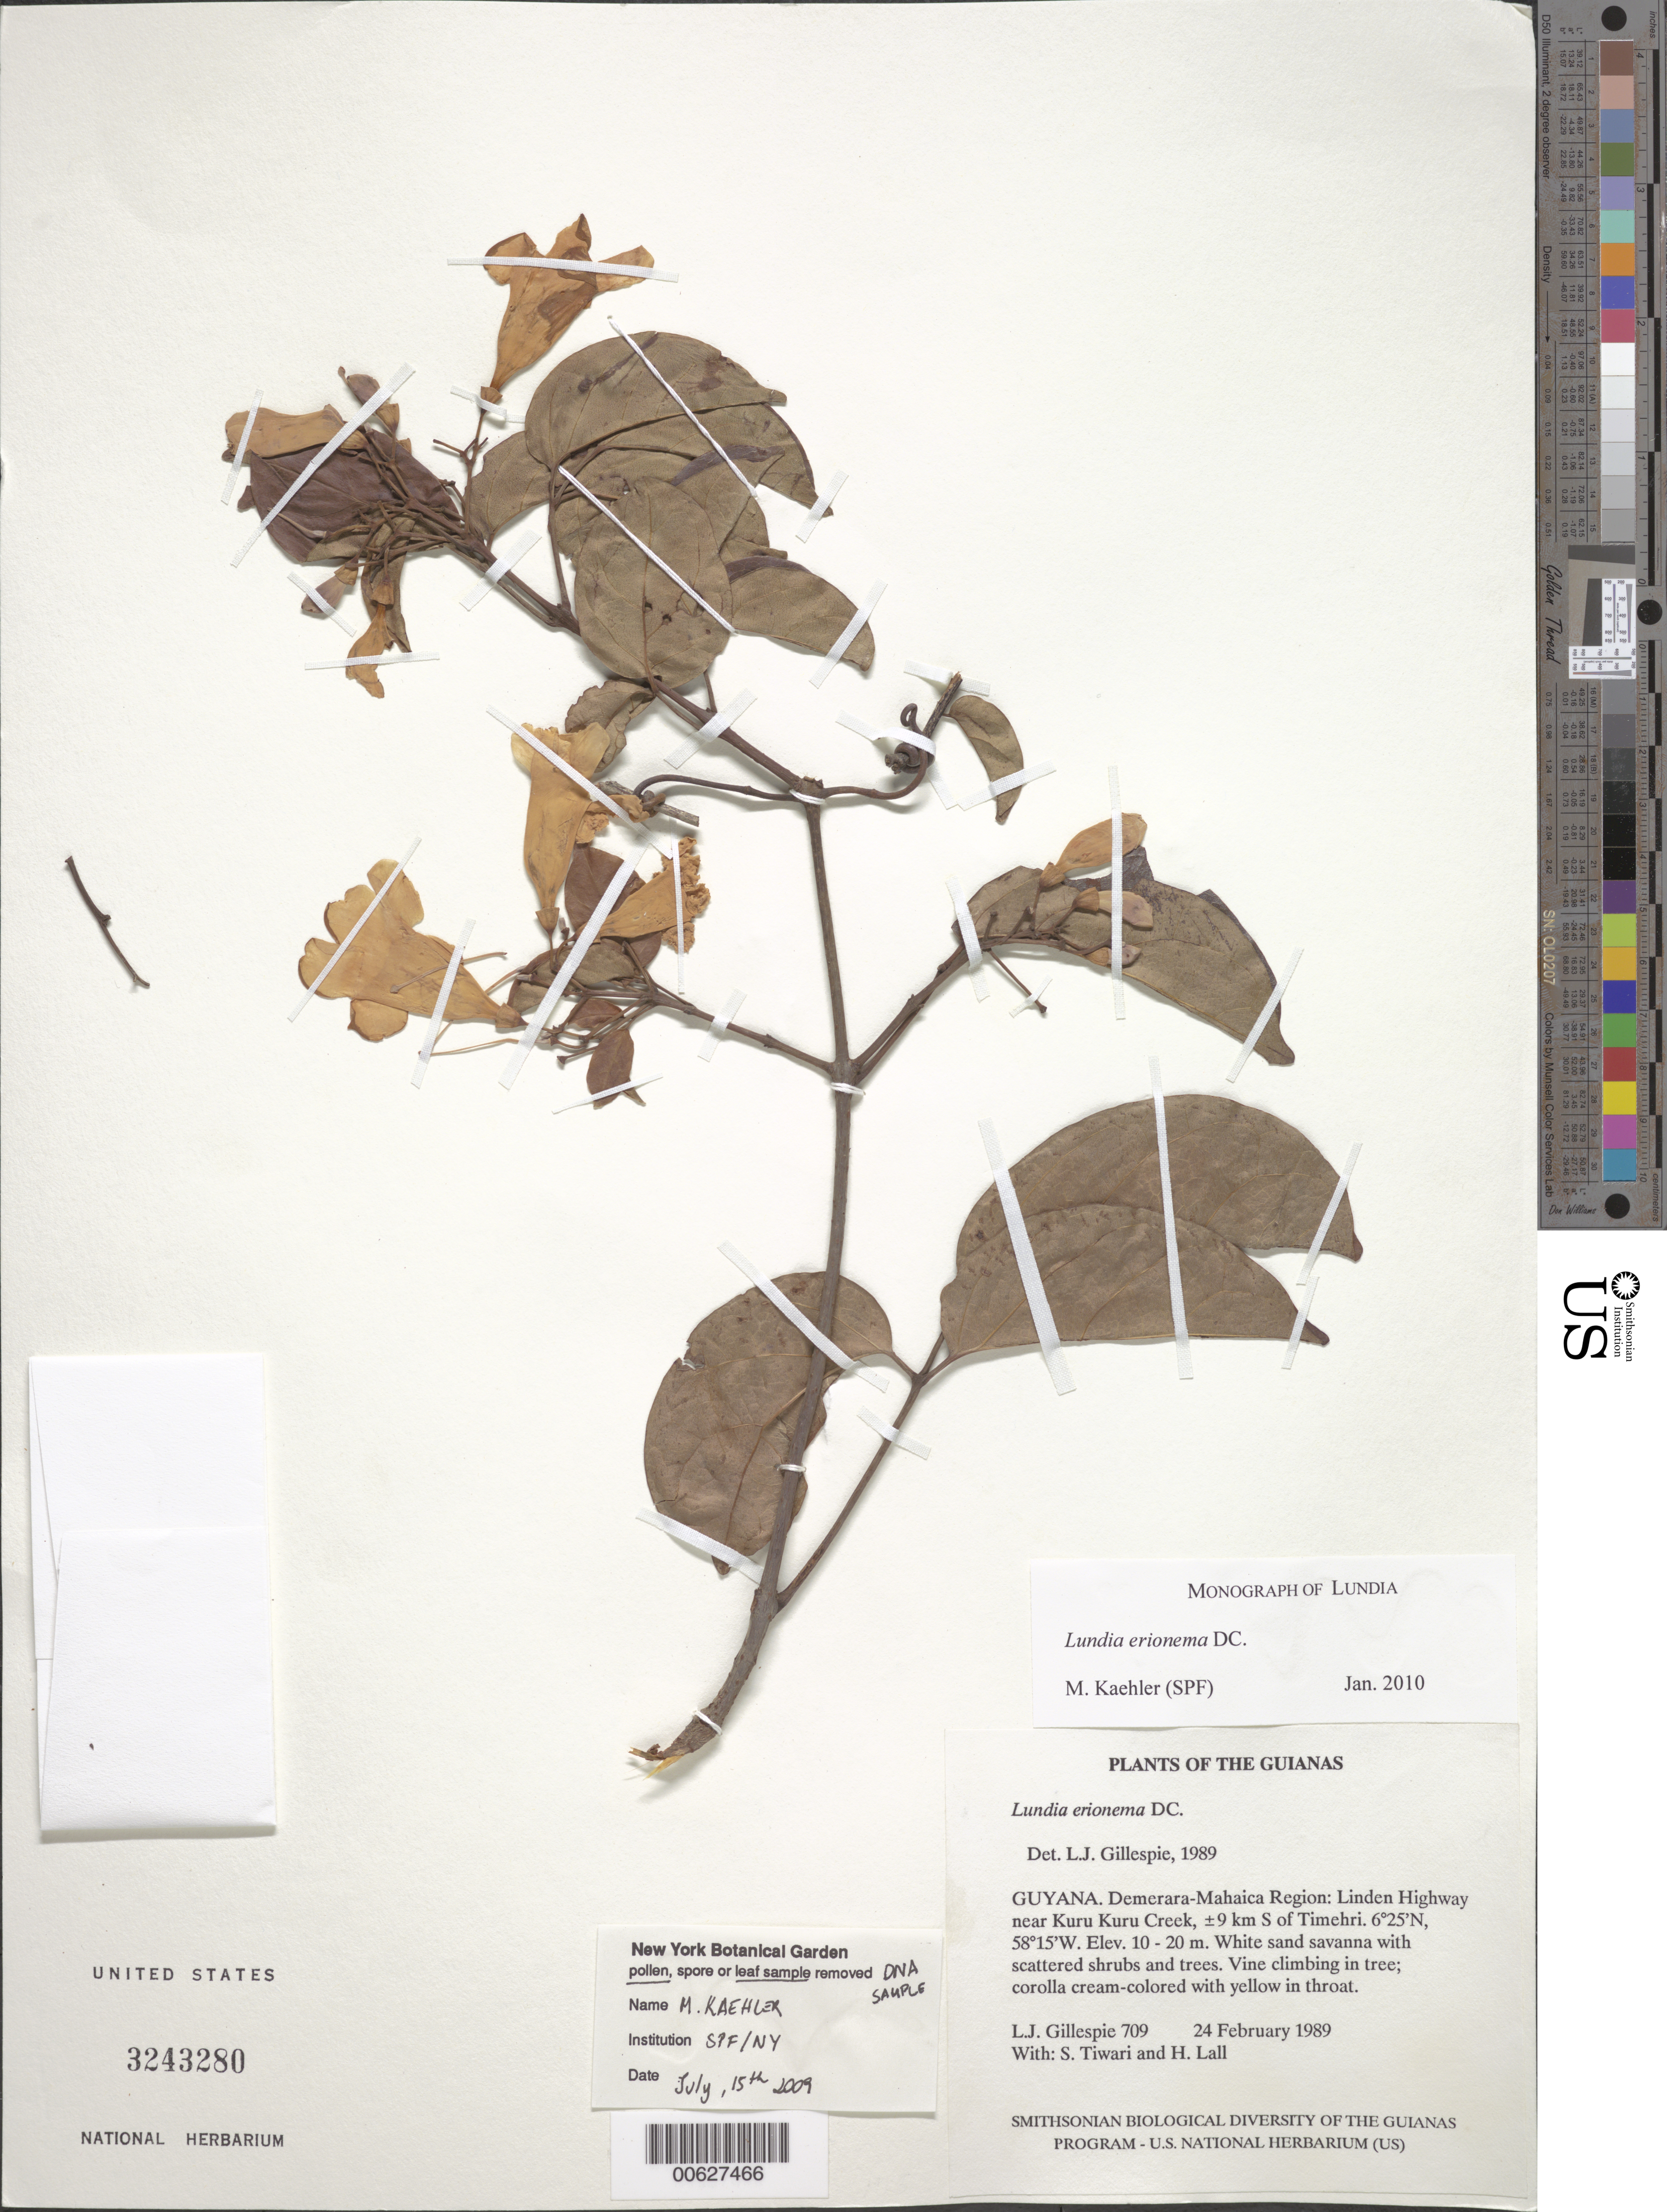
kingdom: Plantae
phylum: Tracheophyta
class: Magnoliopsida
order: Lamiales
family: Bignoniaceae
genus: Lundia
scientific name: Lundia erionema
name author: DC.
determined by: Gillespie, L. J.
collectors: L. J. Gillespie, S. Tiwari & H. Lall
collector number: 709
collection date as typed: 24 February 1989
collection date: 1989-02-24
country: Guyana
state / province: Demerara-Mahaica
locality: Linden Highway near Kuru Kuru Creek, ±9 km S of Timehri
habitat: White sand savanna with scattered shrubs and trees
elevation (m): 10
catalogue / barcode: US 3243280